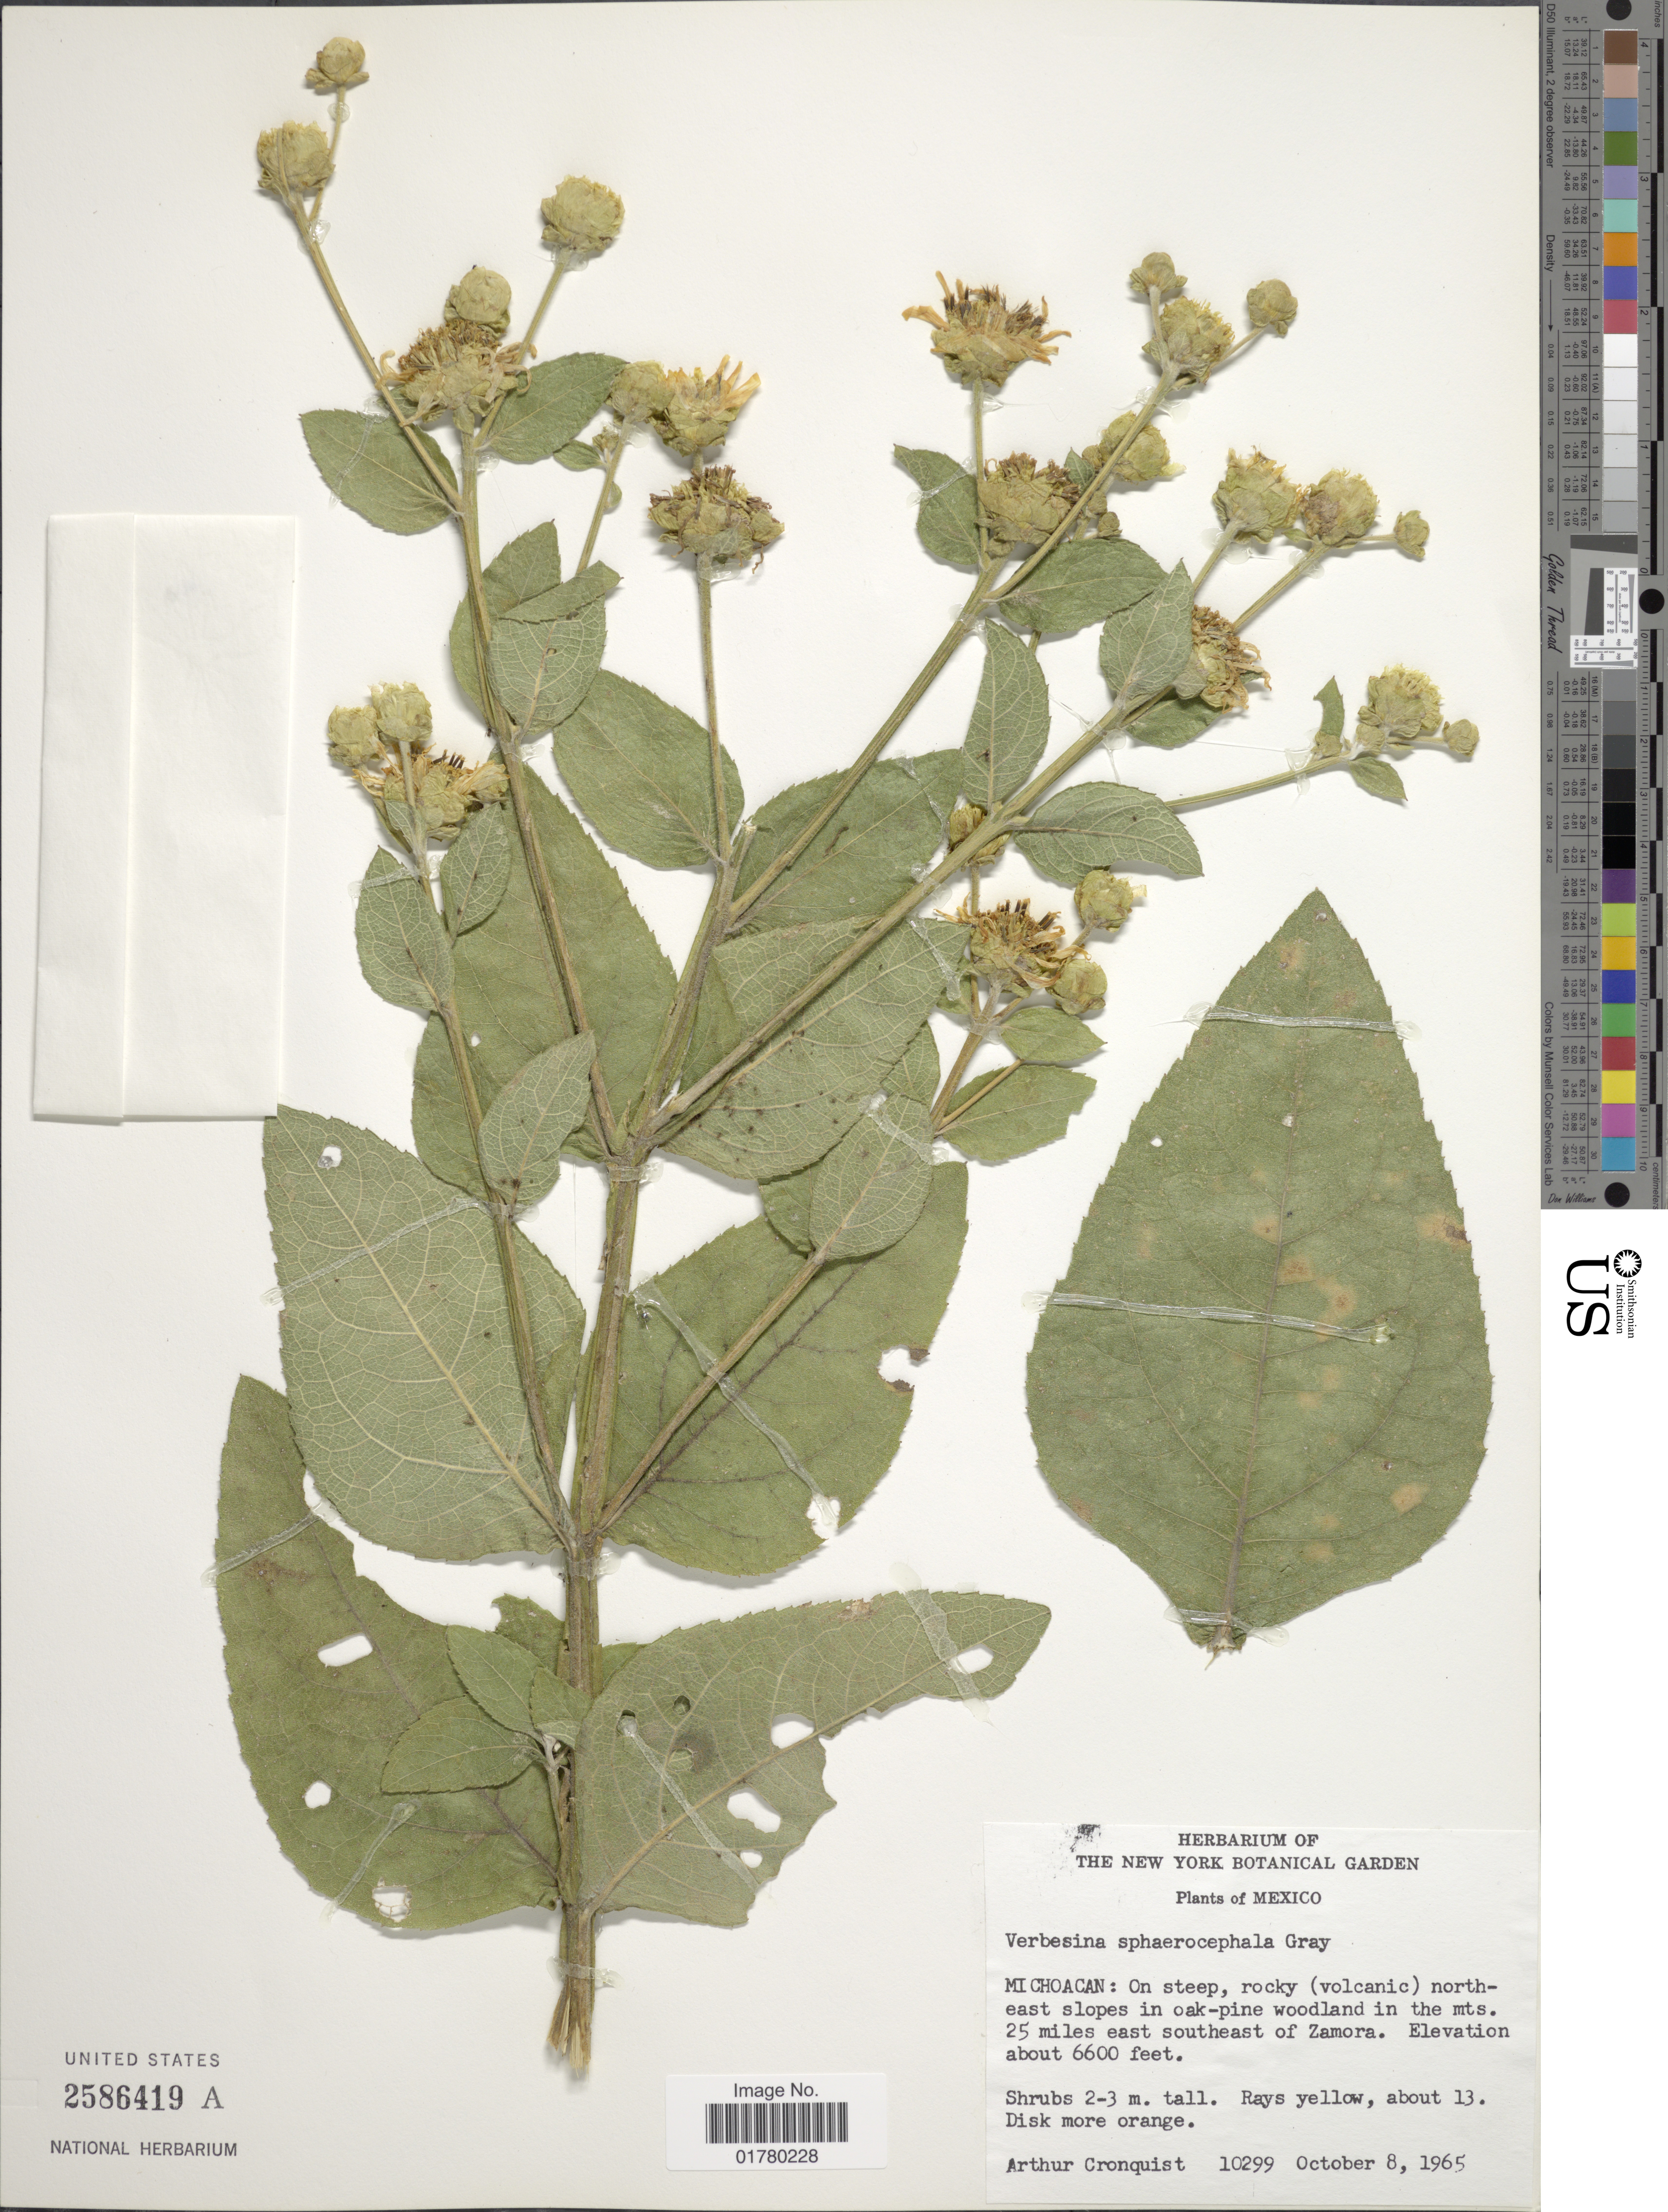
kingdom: Plantae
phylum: Tracheophyta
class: Magnoliopsida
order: Asterales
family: Asteraceae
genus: Verbesina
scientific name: Verbesina sphaerocephala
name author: A. Gray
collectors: A. J. Cronquist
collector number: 10299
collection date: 1965-10-08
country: Mexico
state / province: Michoacán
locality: On steep, rocky (volcanic) northeast slopes in oak-pine woodland in the mts. 25 miles east southeast of Zamora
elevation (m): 2012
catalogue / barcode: US 2586419A